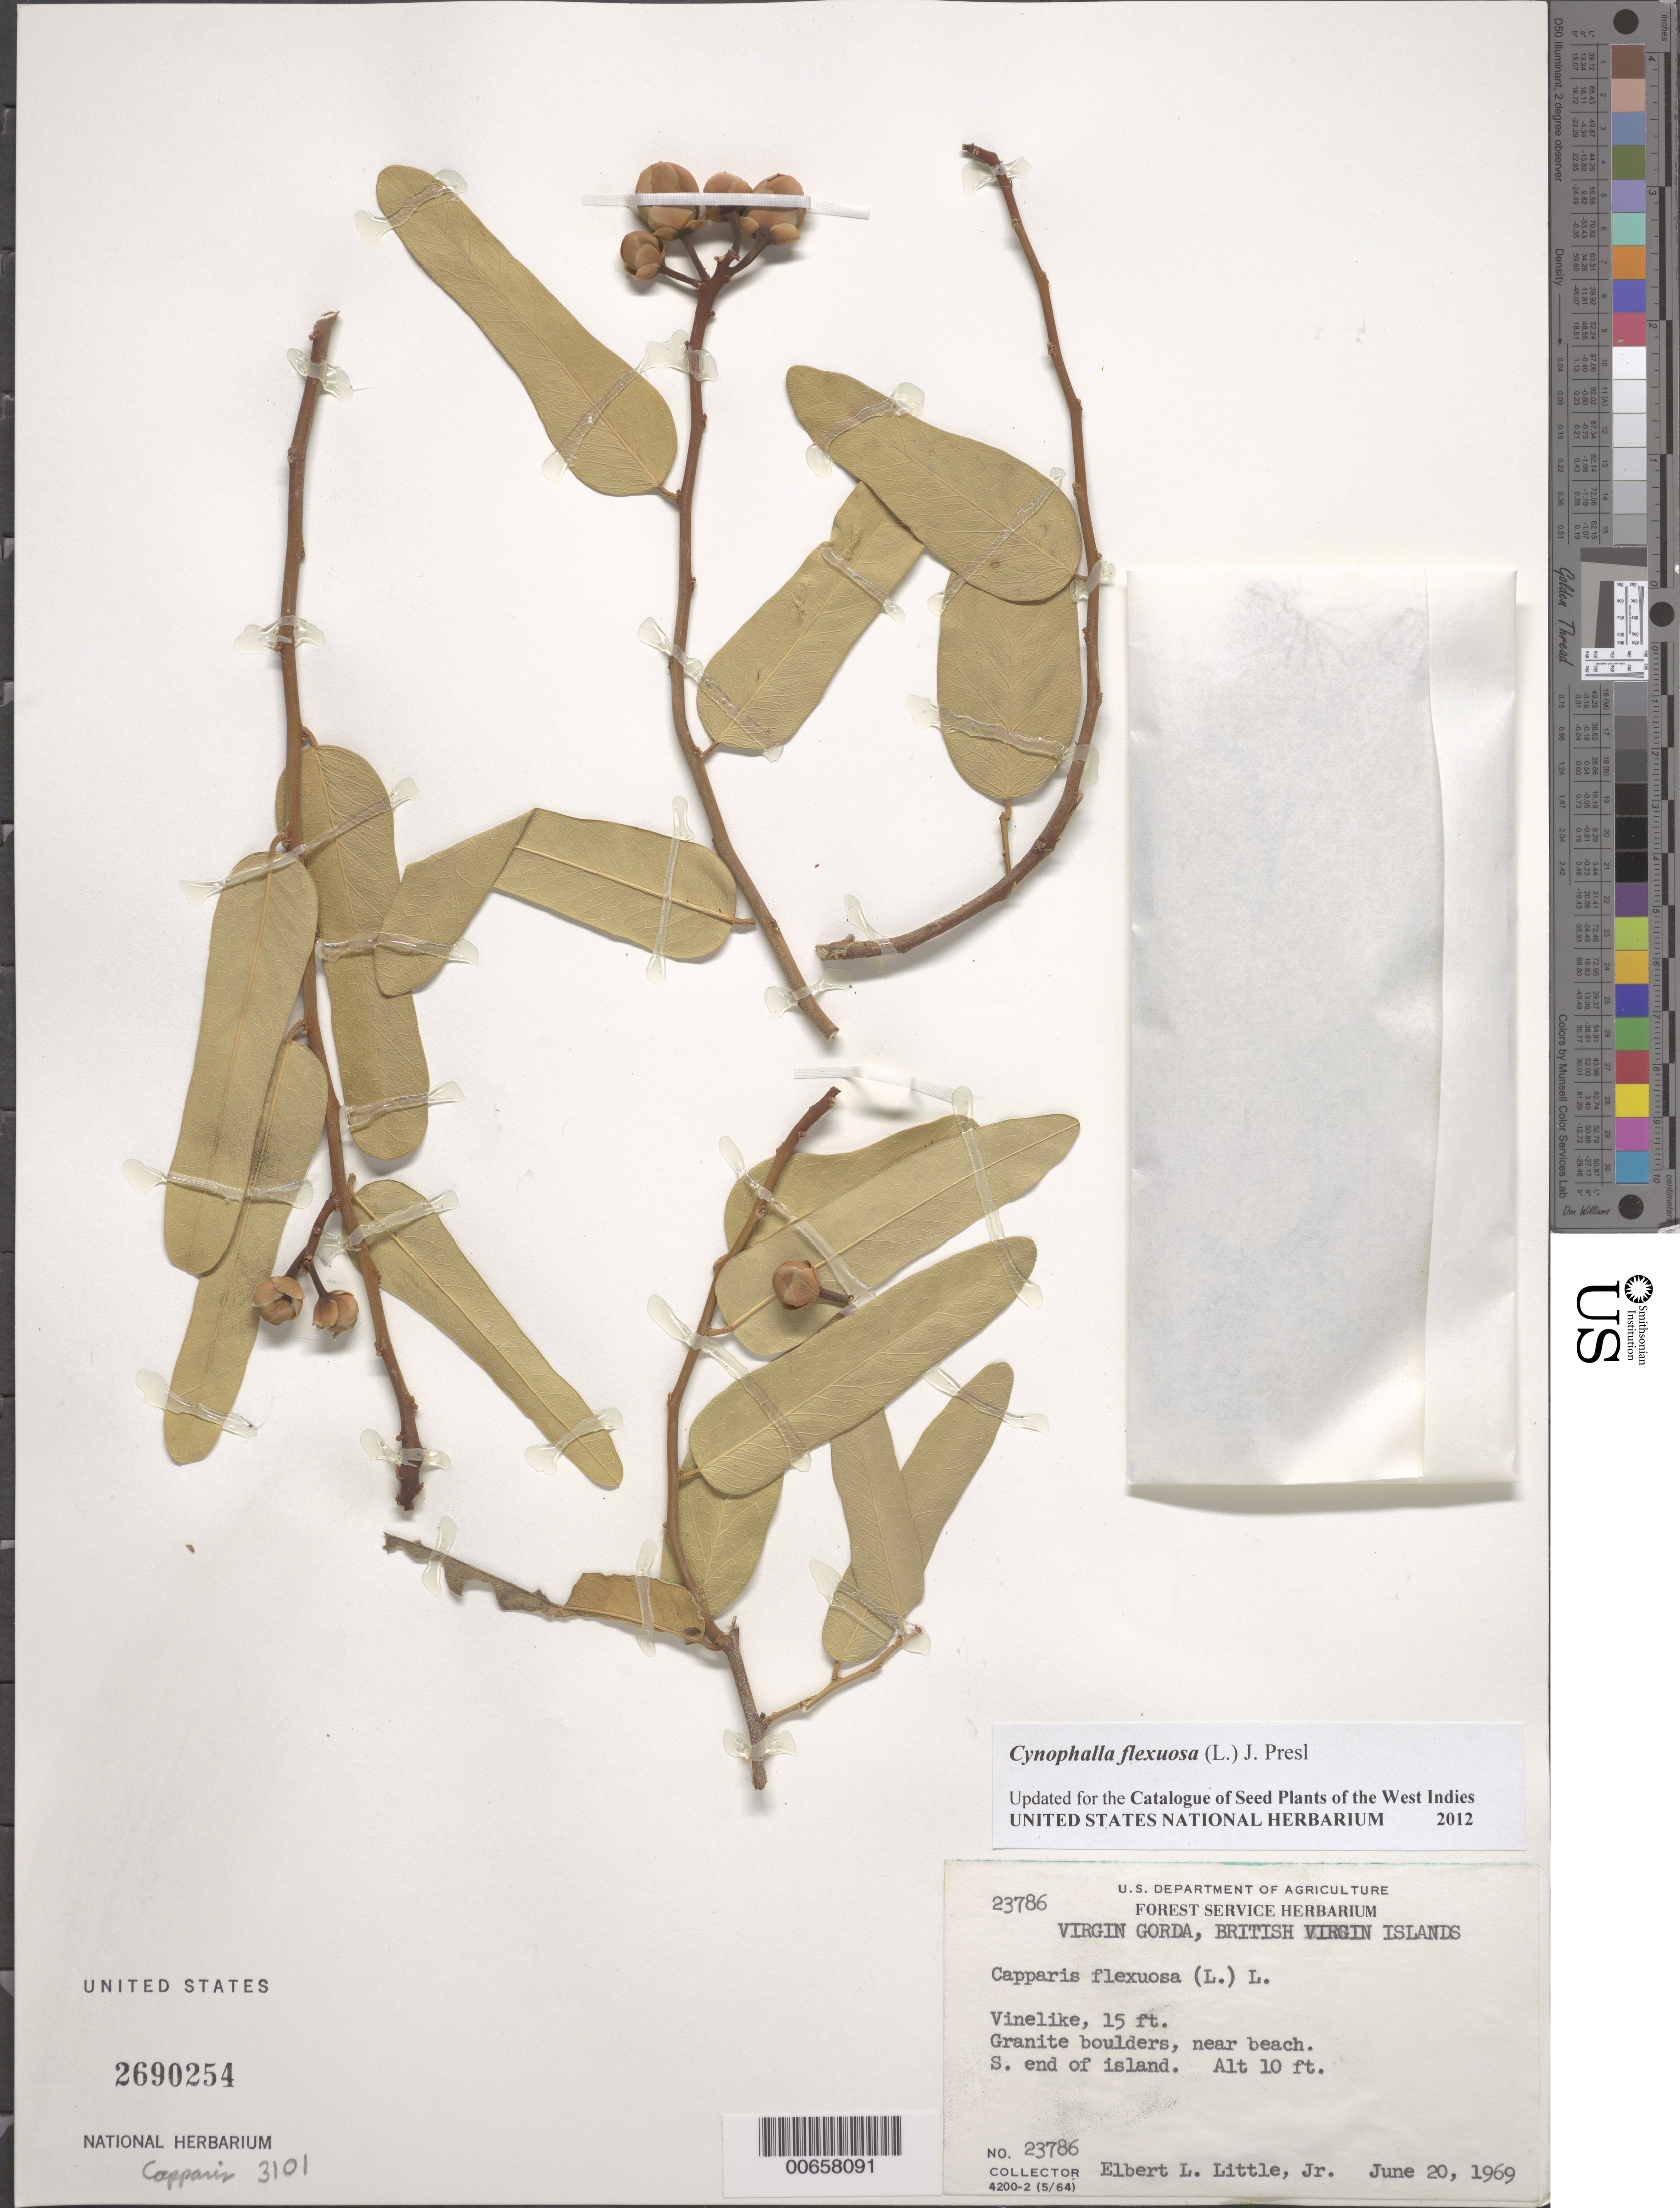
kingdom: Plantae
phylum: Tracheophyta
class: Magnoliopsida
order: Brassicales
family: Capparaceae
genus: Capparis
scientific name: Capparis flexuosa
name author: (L.) L.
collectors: E. L. Little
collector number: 23786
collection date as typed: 20 Jun 1969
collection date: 1969-06-20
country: British Virgin Islands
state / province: Virgin Gorda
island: Virgin Gorda Island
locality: S end of island.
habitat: Granite boulders, near beach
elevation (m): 3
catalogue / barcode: US 2690254